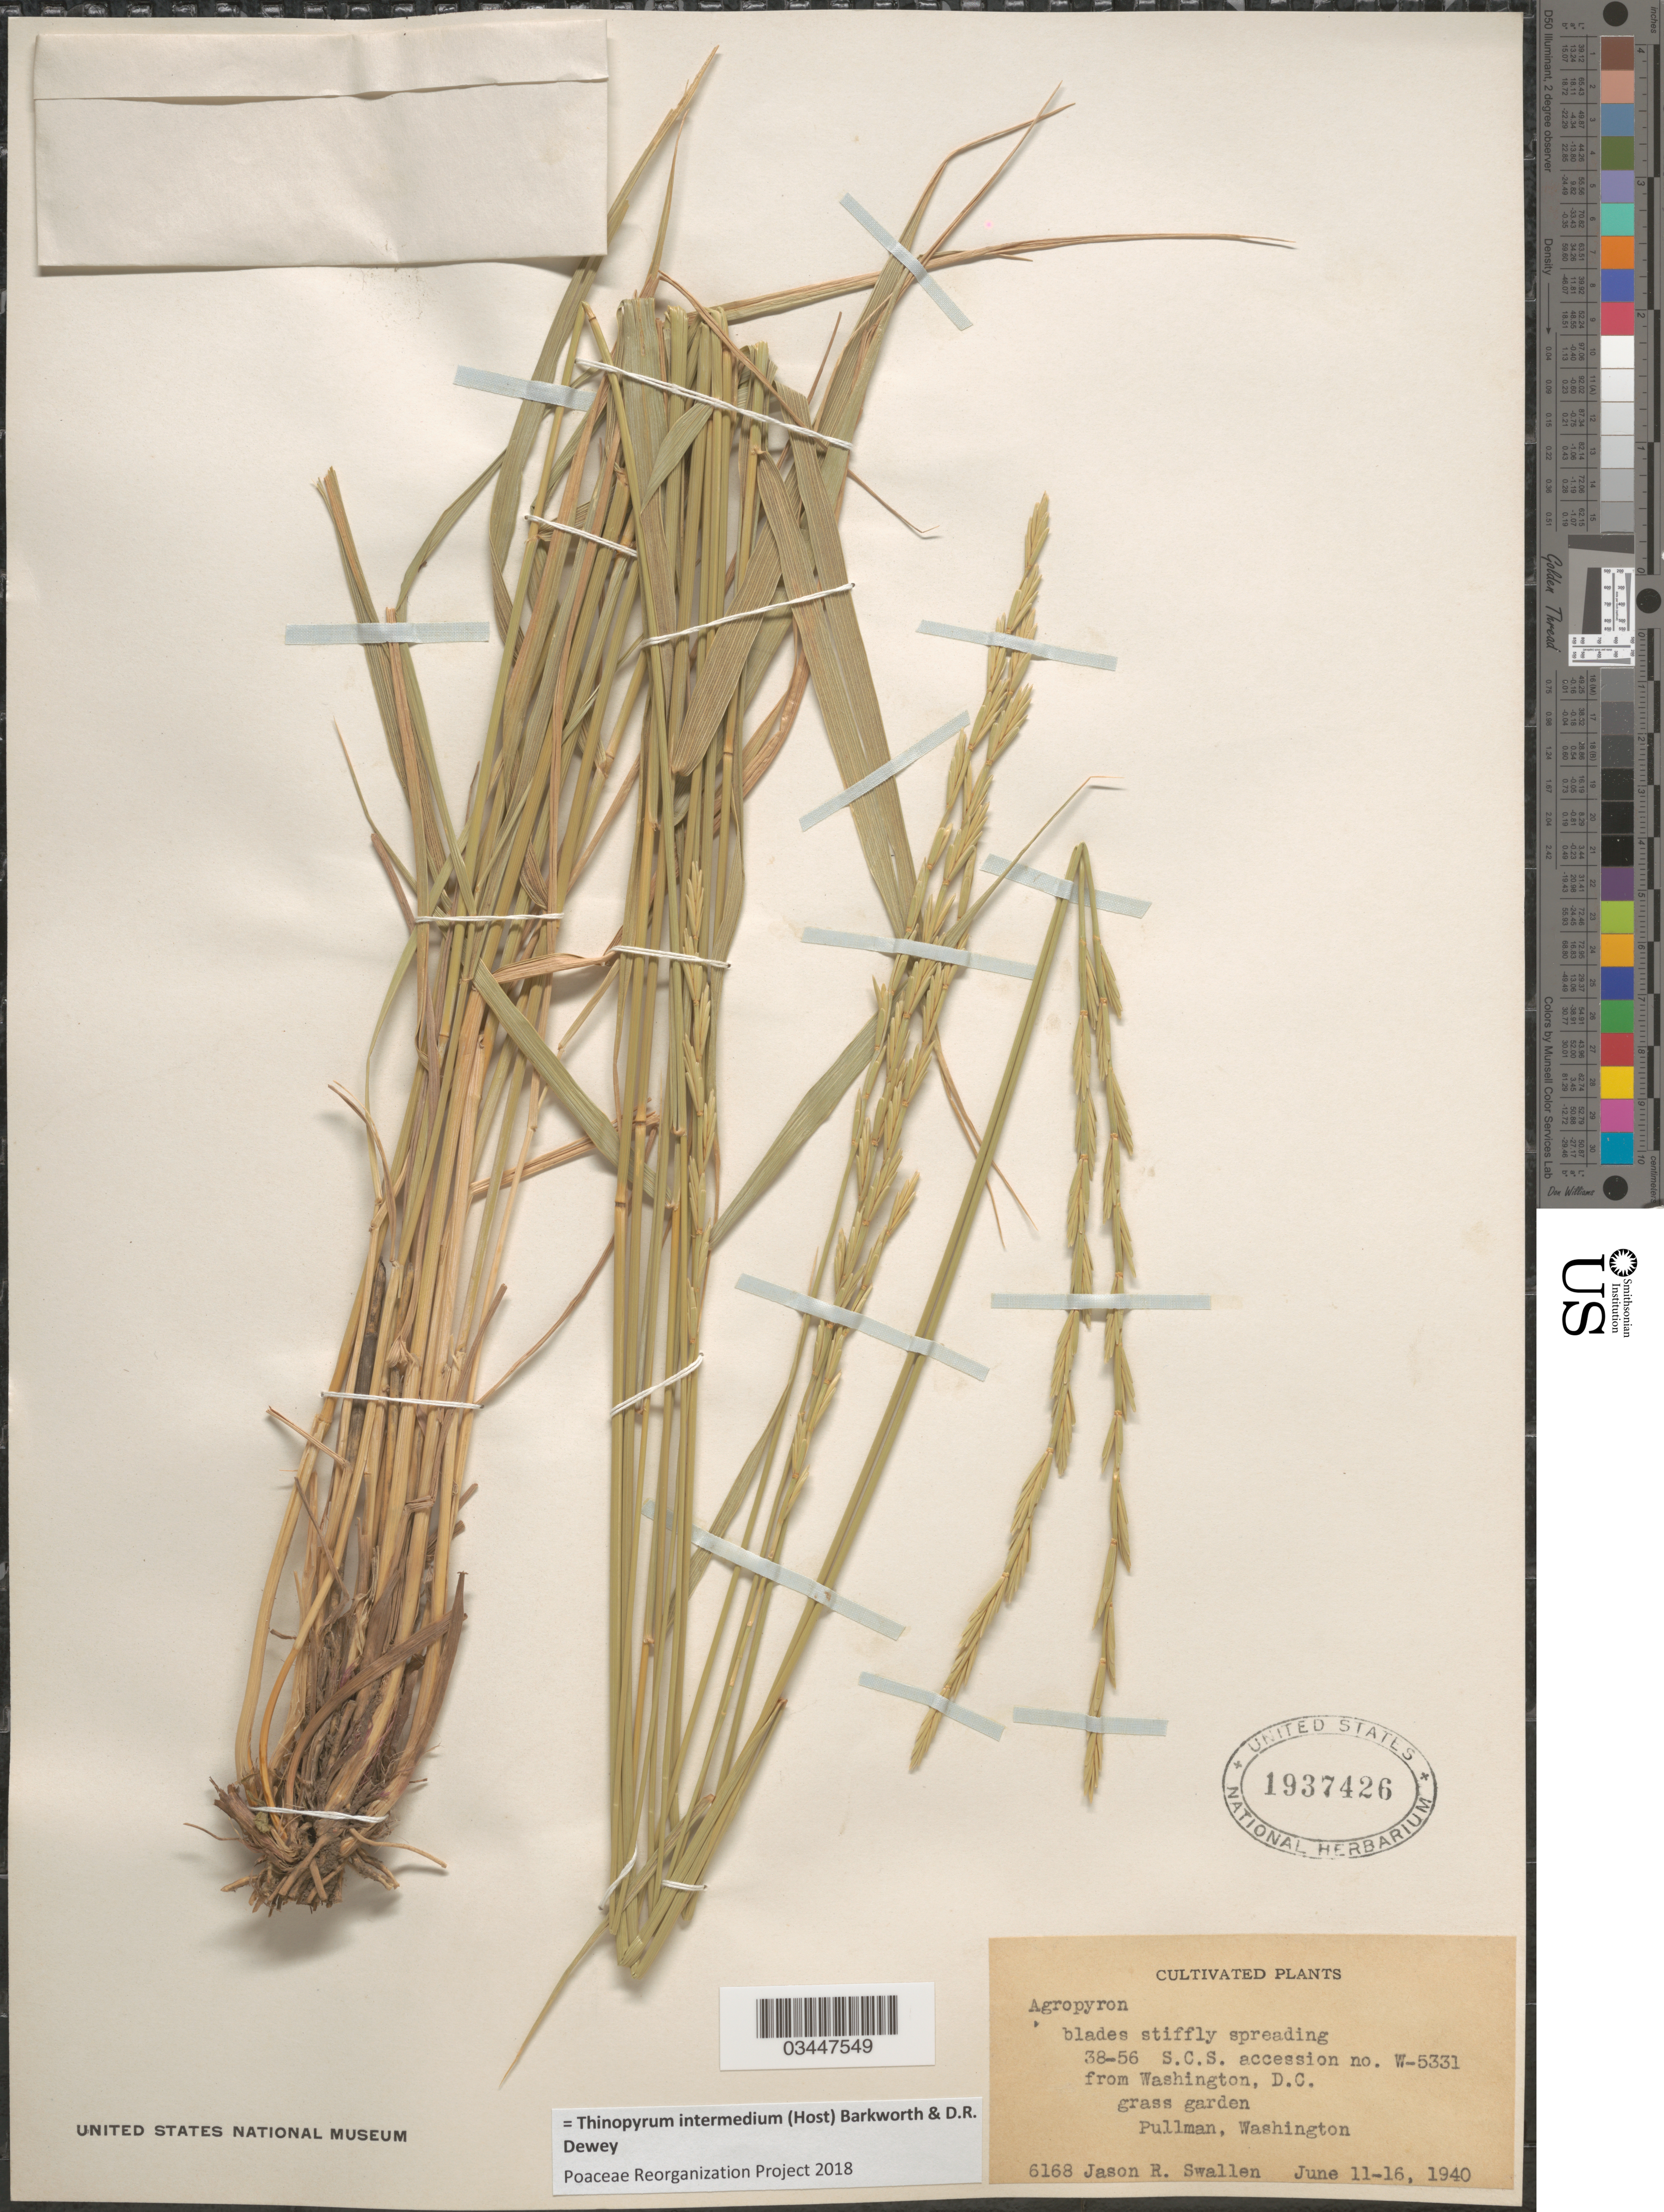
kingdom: Plantae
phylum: Tracheophyta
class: Liliopsida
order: Poales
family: Poaceae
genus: Thinopyrum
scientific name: Thinopyrum intermedium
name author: (Host) Barkworth & Dewey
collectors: J. R. Swallen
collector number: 6168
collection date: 1940-06-11/1940-06-16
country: United States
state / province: Washington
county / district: Whitman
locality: Grass garden. Pullman.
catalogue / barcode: US 1937426